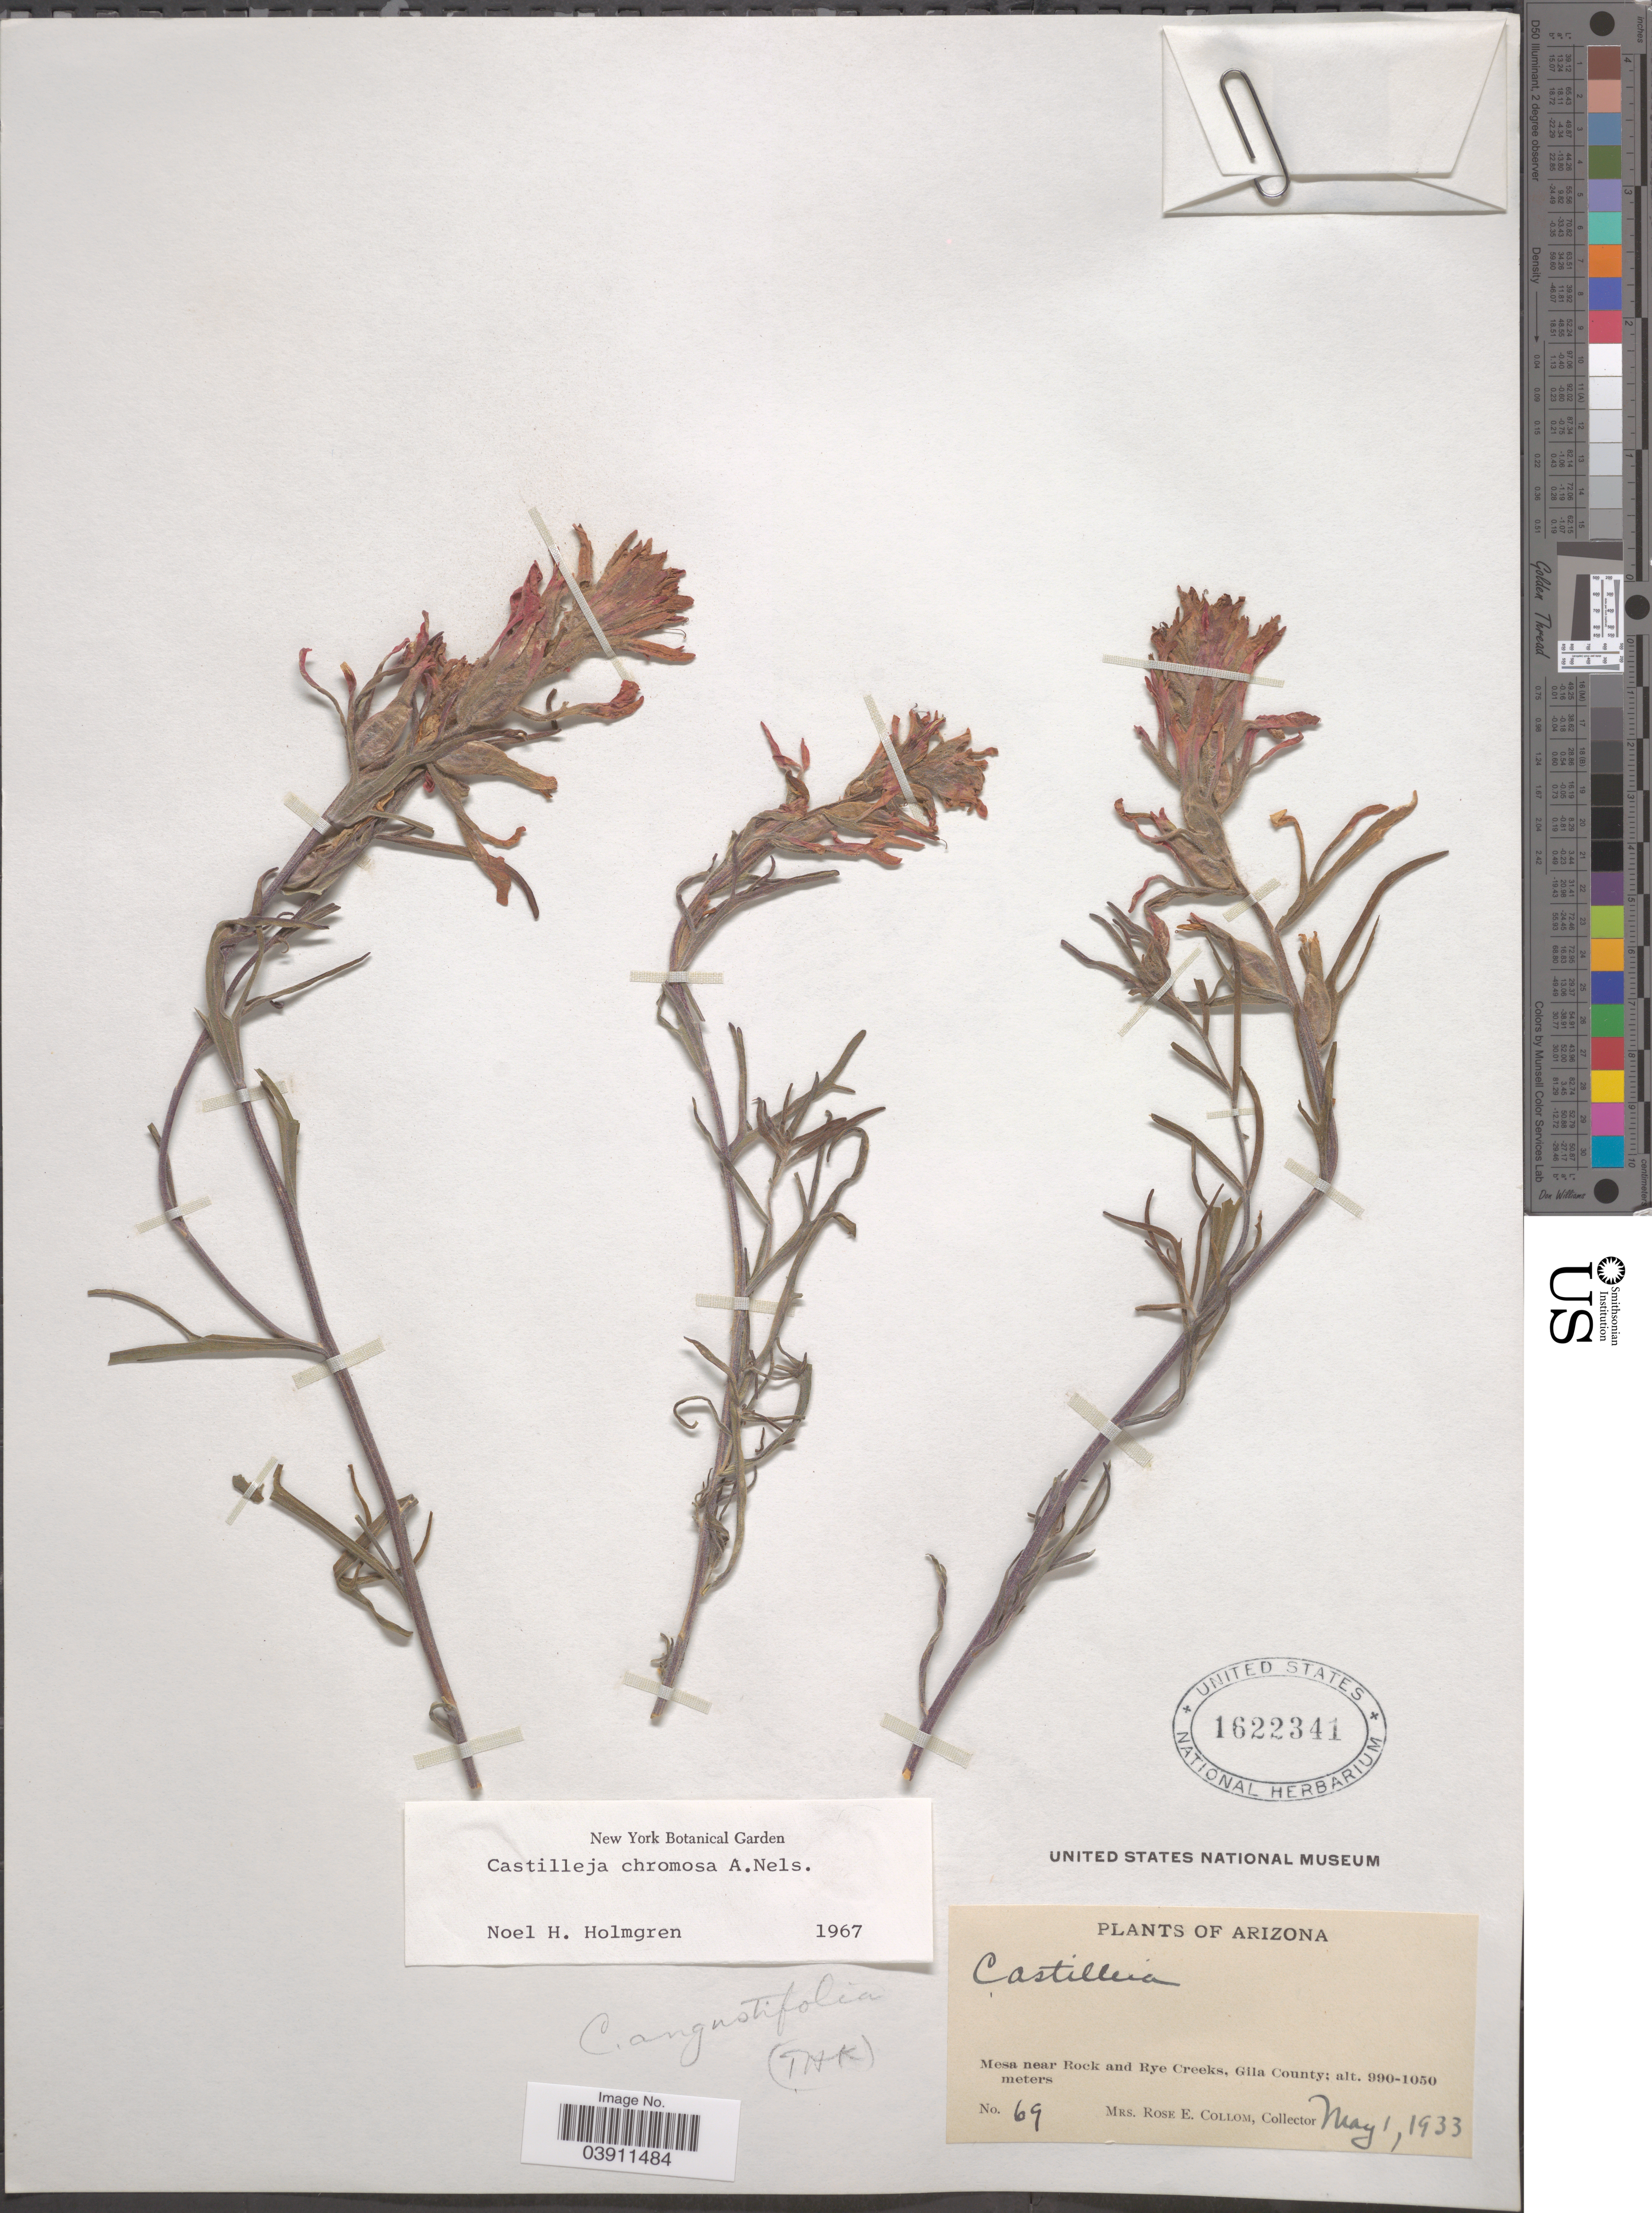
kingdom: Plantae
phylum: Tracheophyta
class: Magnoliopsida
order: Lamiales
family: Orobanchaceae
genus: Castilleja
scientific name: Castilleja chromosa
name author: A. Nelson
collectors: R. E. Collom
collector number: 69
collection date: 1933-05-01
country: United States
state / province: Arizona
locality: Mesa near Rock and Rye Creeks, Gila County.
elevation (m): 990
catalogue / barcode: US 1622341